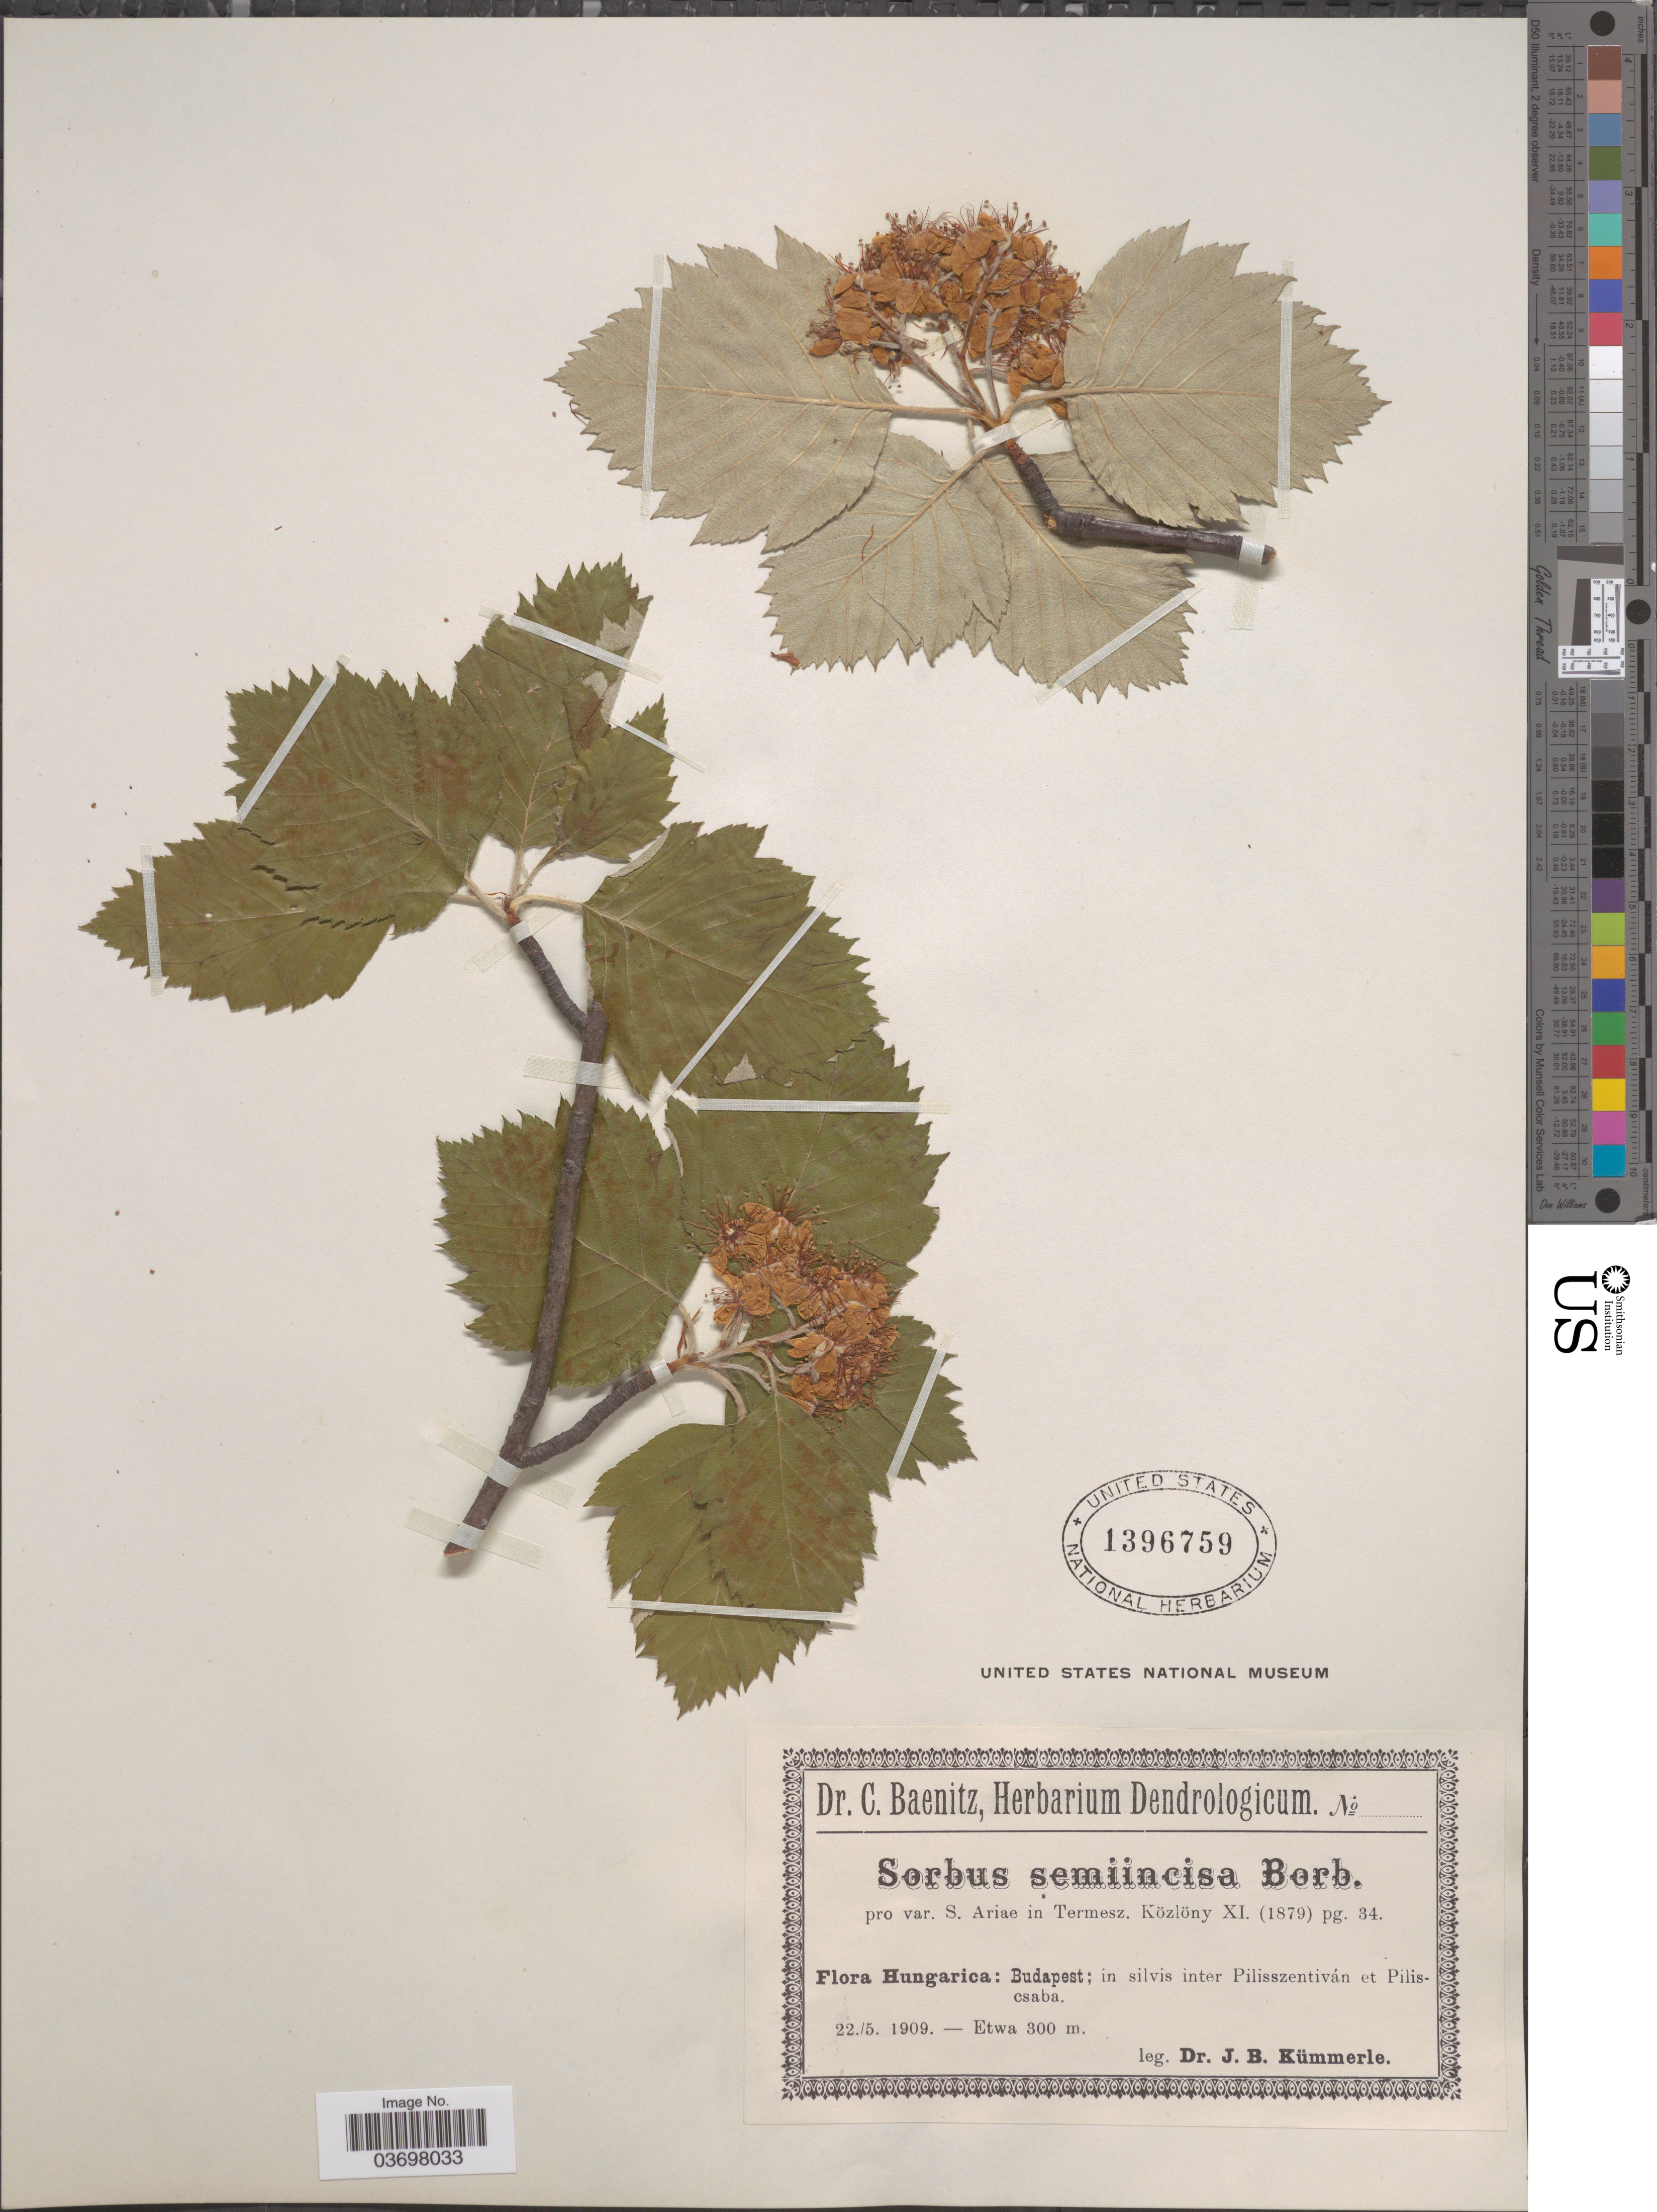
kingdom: Plantae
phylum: Tracheophyta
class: Magnoliopsida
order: Rosales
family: Rosaceae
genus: Sorbus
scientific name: Sorbus semi-incisa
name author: Borbás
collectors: J. Kummerle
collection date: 1909-05-22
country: Hungary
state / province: Budapest, Capital District of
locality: Hungarica: in silvis inter Pilisszentiván et Piliscsaba.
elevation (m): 300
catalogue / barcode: US 1396759